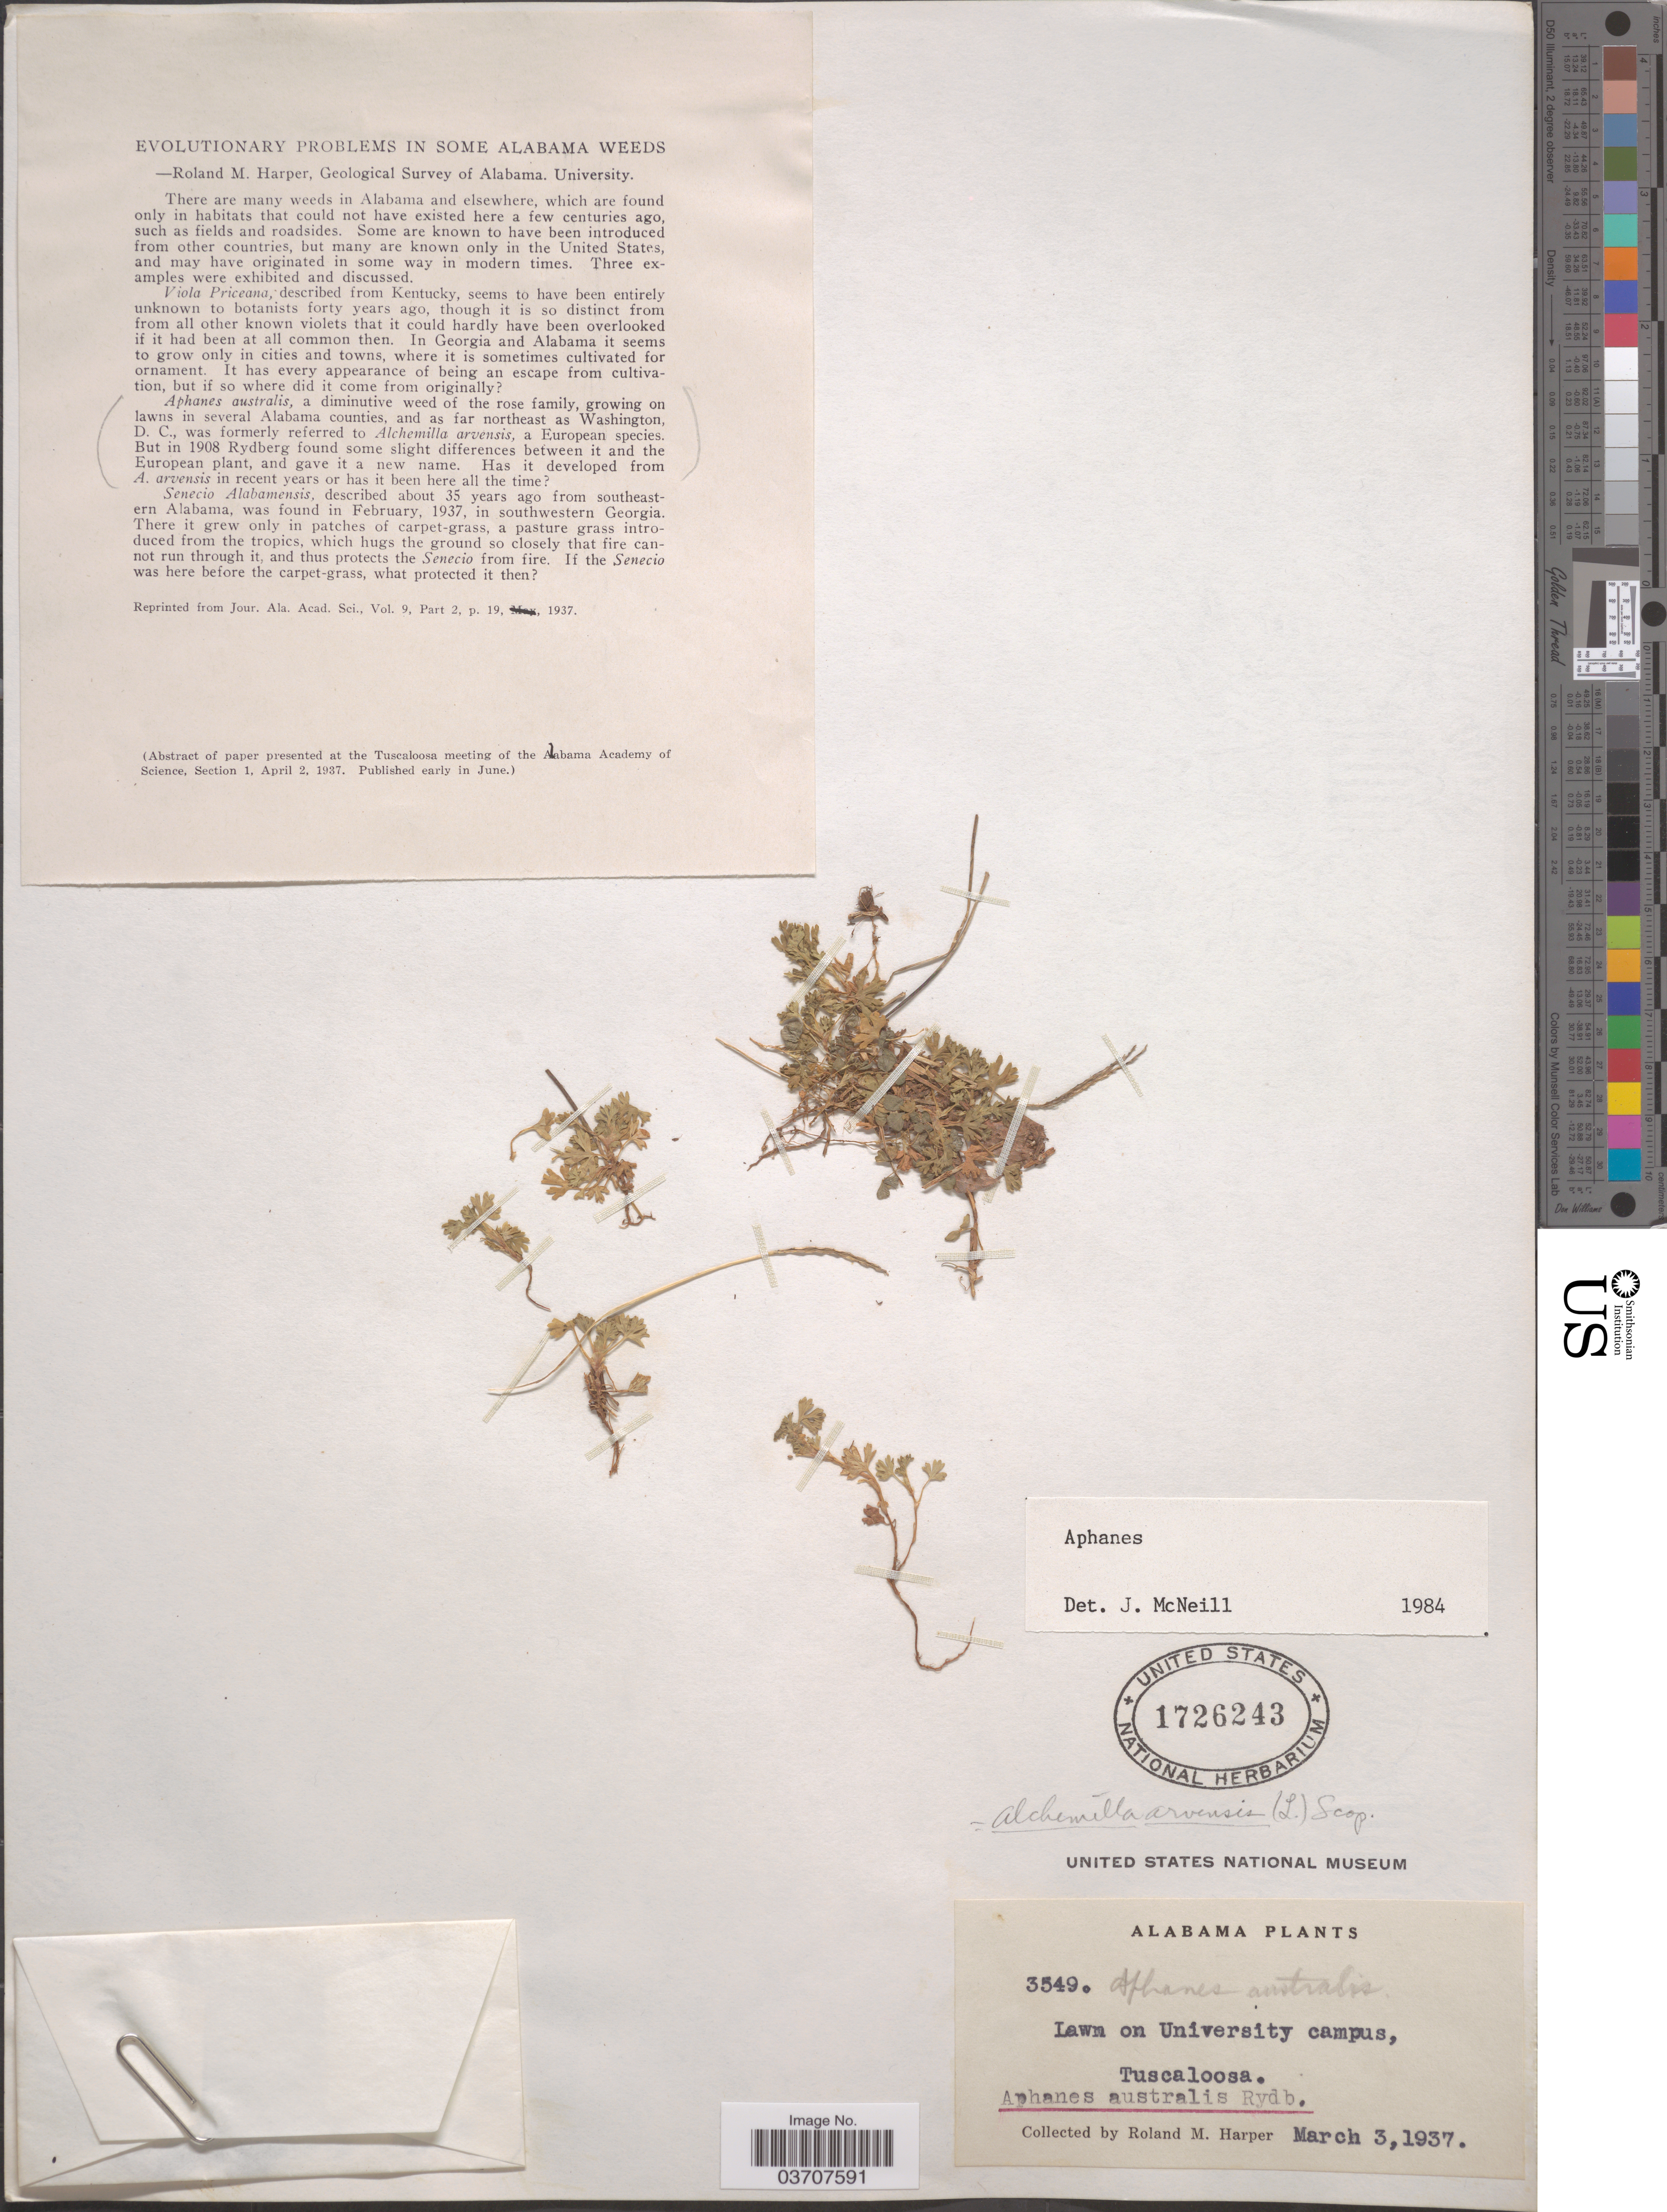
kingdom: Plantae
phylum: Tracheophyta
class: Magnoliopsida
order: Rosales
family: Rosaceae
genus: Aphanes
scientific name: Aphanes australis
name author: Rydb.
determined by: Strong, Mark T., (BOT), Smithsonian Institution - National Museum of Natural History (UNITED STATES)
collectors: R. M. Harper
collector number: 3549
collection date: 1937-03-03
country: United States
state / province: Alabama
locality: Lawn on University campus, Tuscaloosa.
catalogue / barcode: US 1726243